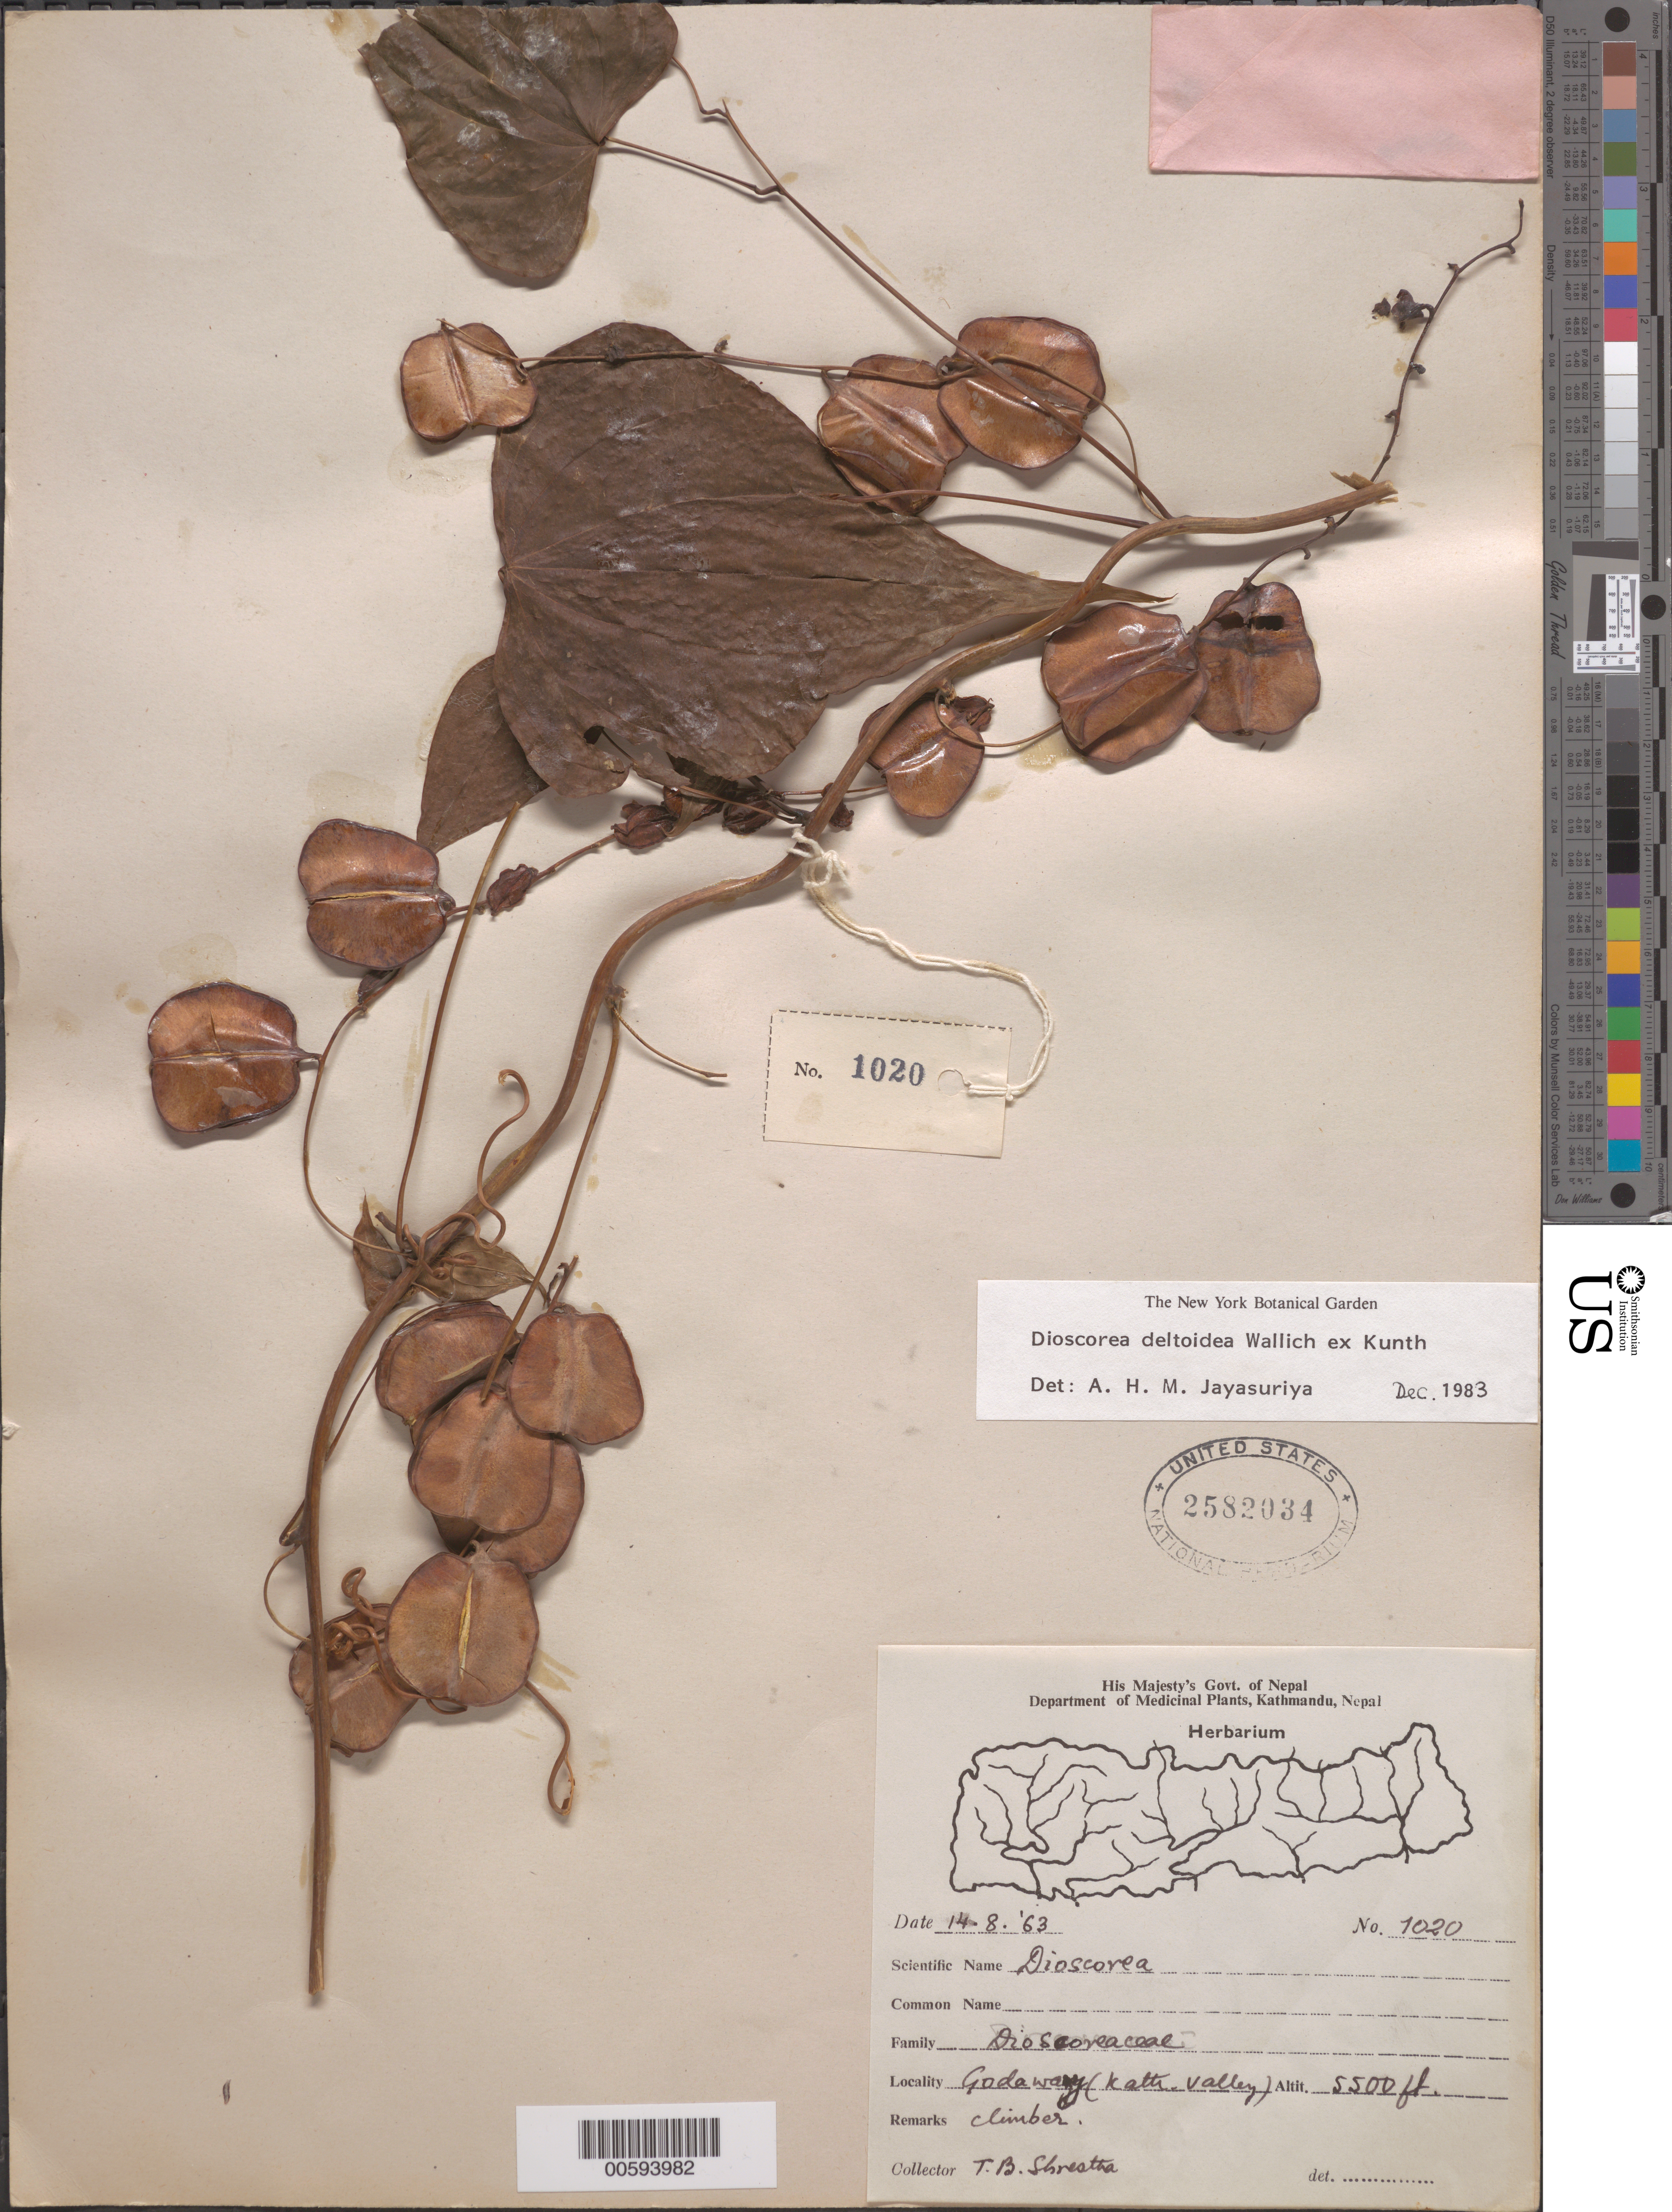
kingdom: Plantae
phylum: Tracheophyta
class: Liliopsida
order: Dioscoreales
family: Dioscoreaceae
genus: Dioscorea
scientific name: Dioscorea deltoidea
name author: Wall.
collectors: T. B. Shrestha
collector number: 1020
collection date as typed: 14 Aug 1963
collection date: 1963-08-14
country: Nepal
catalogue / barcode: US 2582034